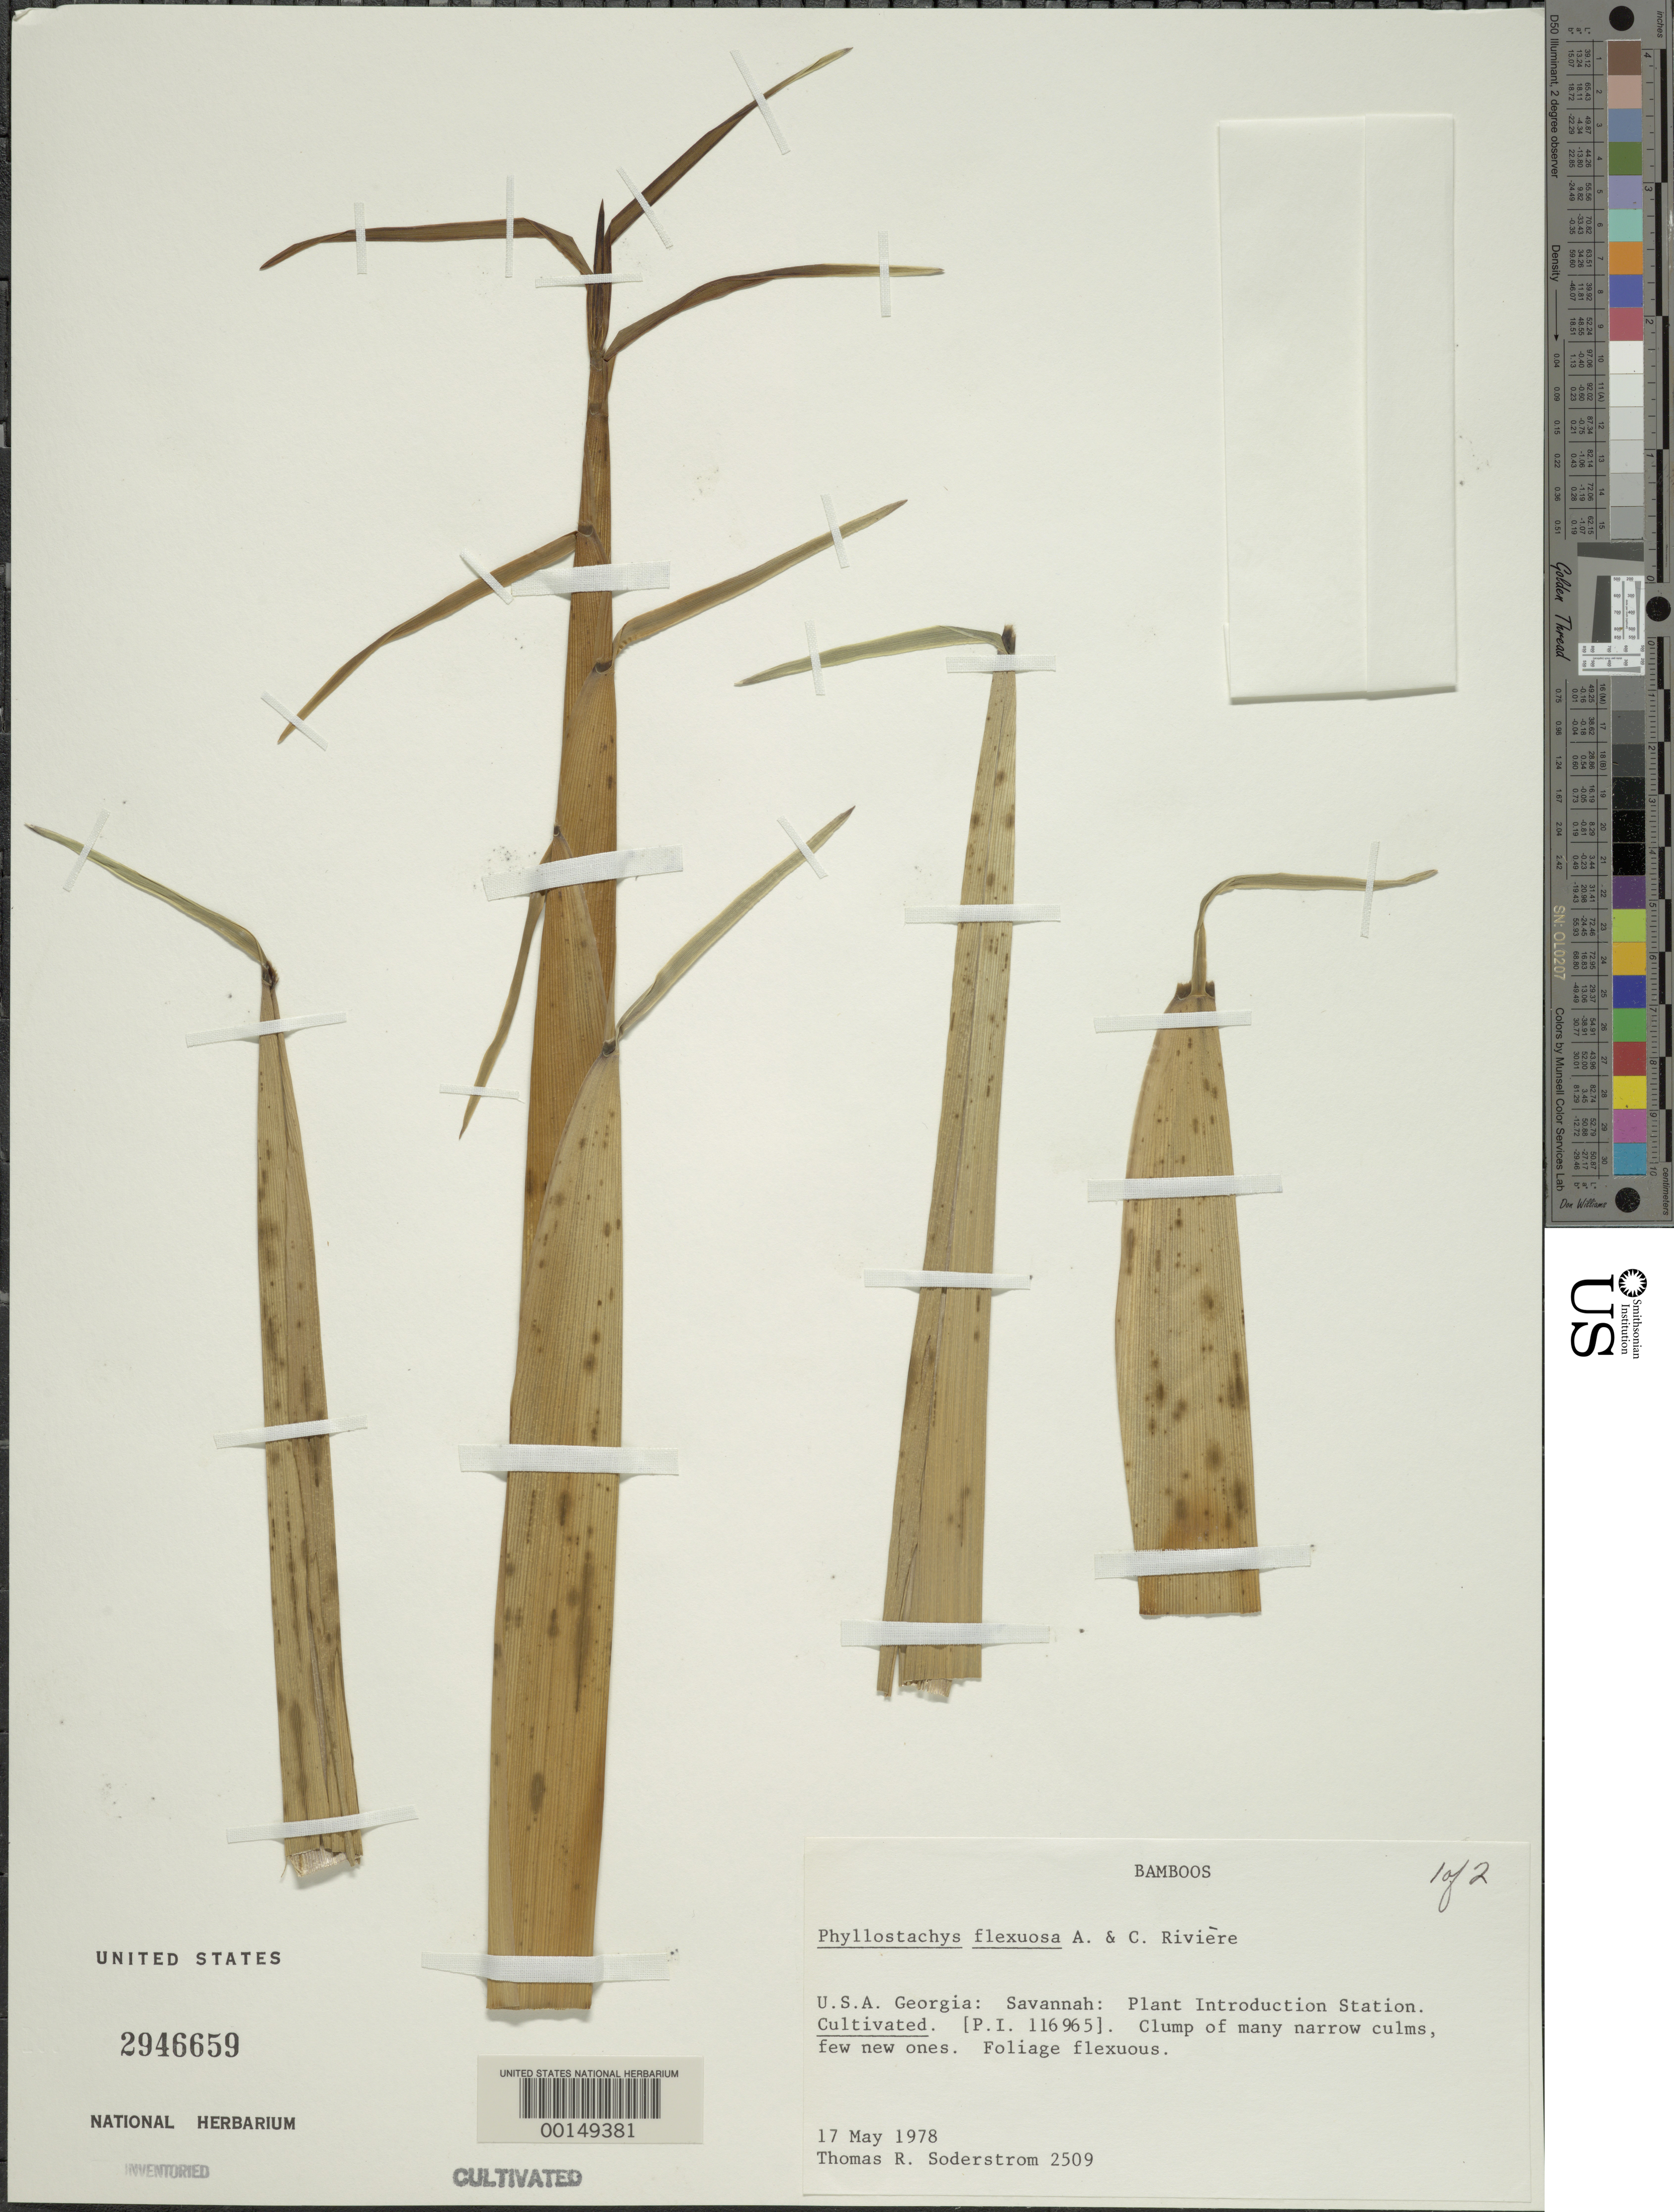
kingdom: Plantae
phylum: Tracheophyta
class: Liliopsida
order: Poales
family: Poaceae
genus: Phyllostachys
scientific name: Phyllostachys flexuosa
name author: Rivière & C. Rivière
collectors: T. R. Soderstrom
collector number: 2509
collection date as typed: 17 May 1978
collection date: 1978-05-17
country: United States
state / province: Georgia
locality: Savannah, barbour lathrop p.i. garden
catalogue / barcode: US 2946659